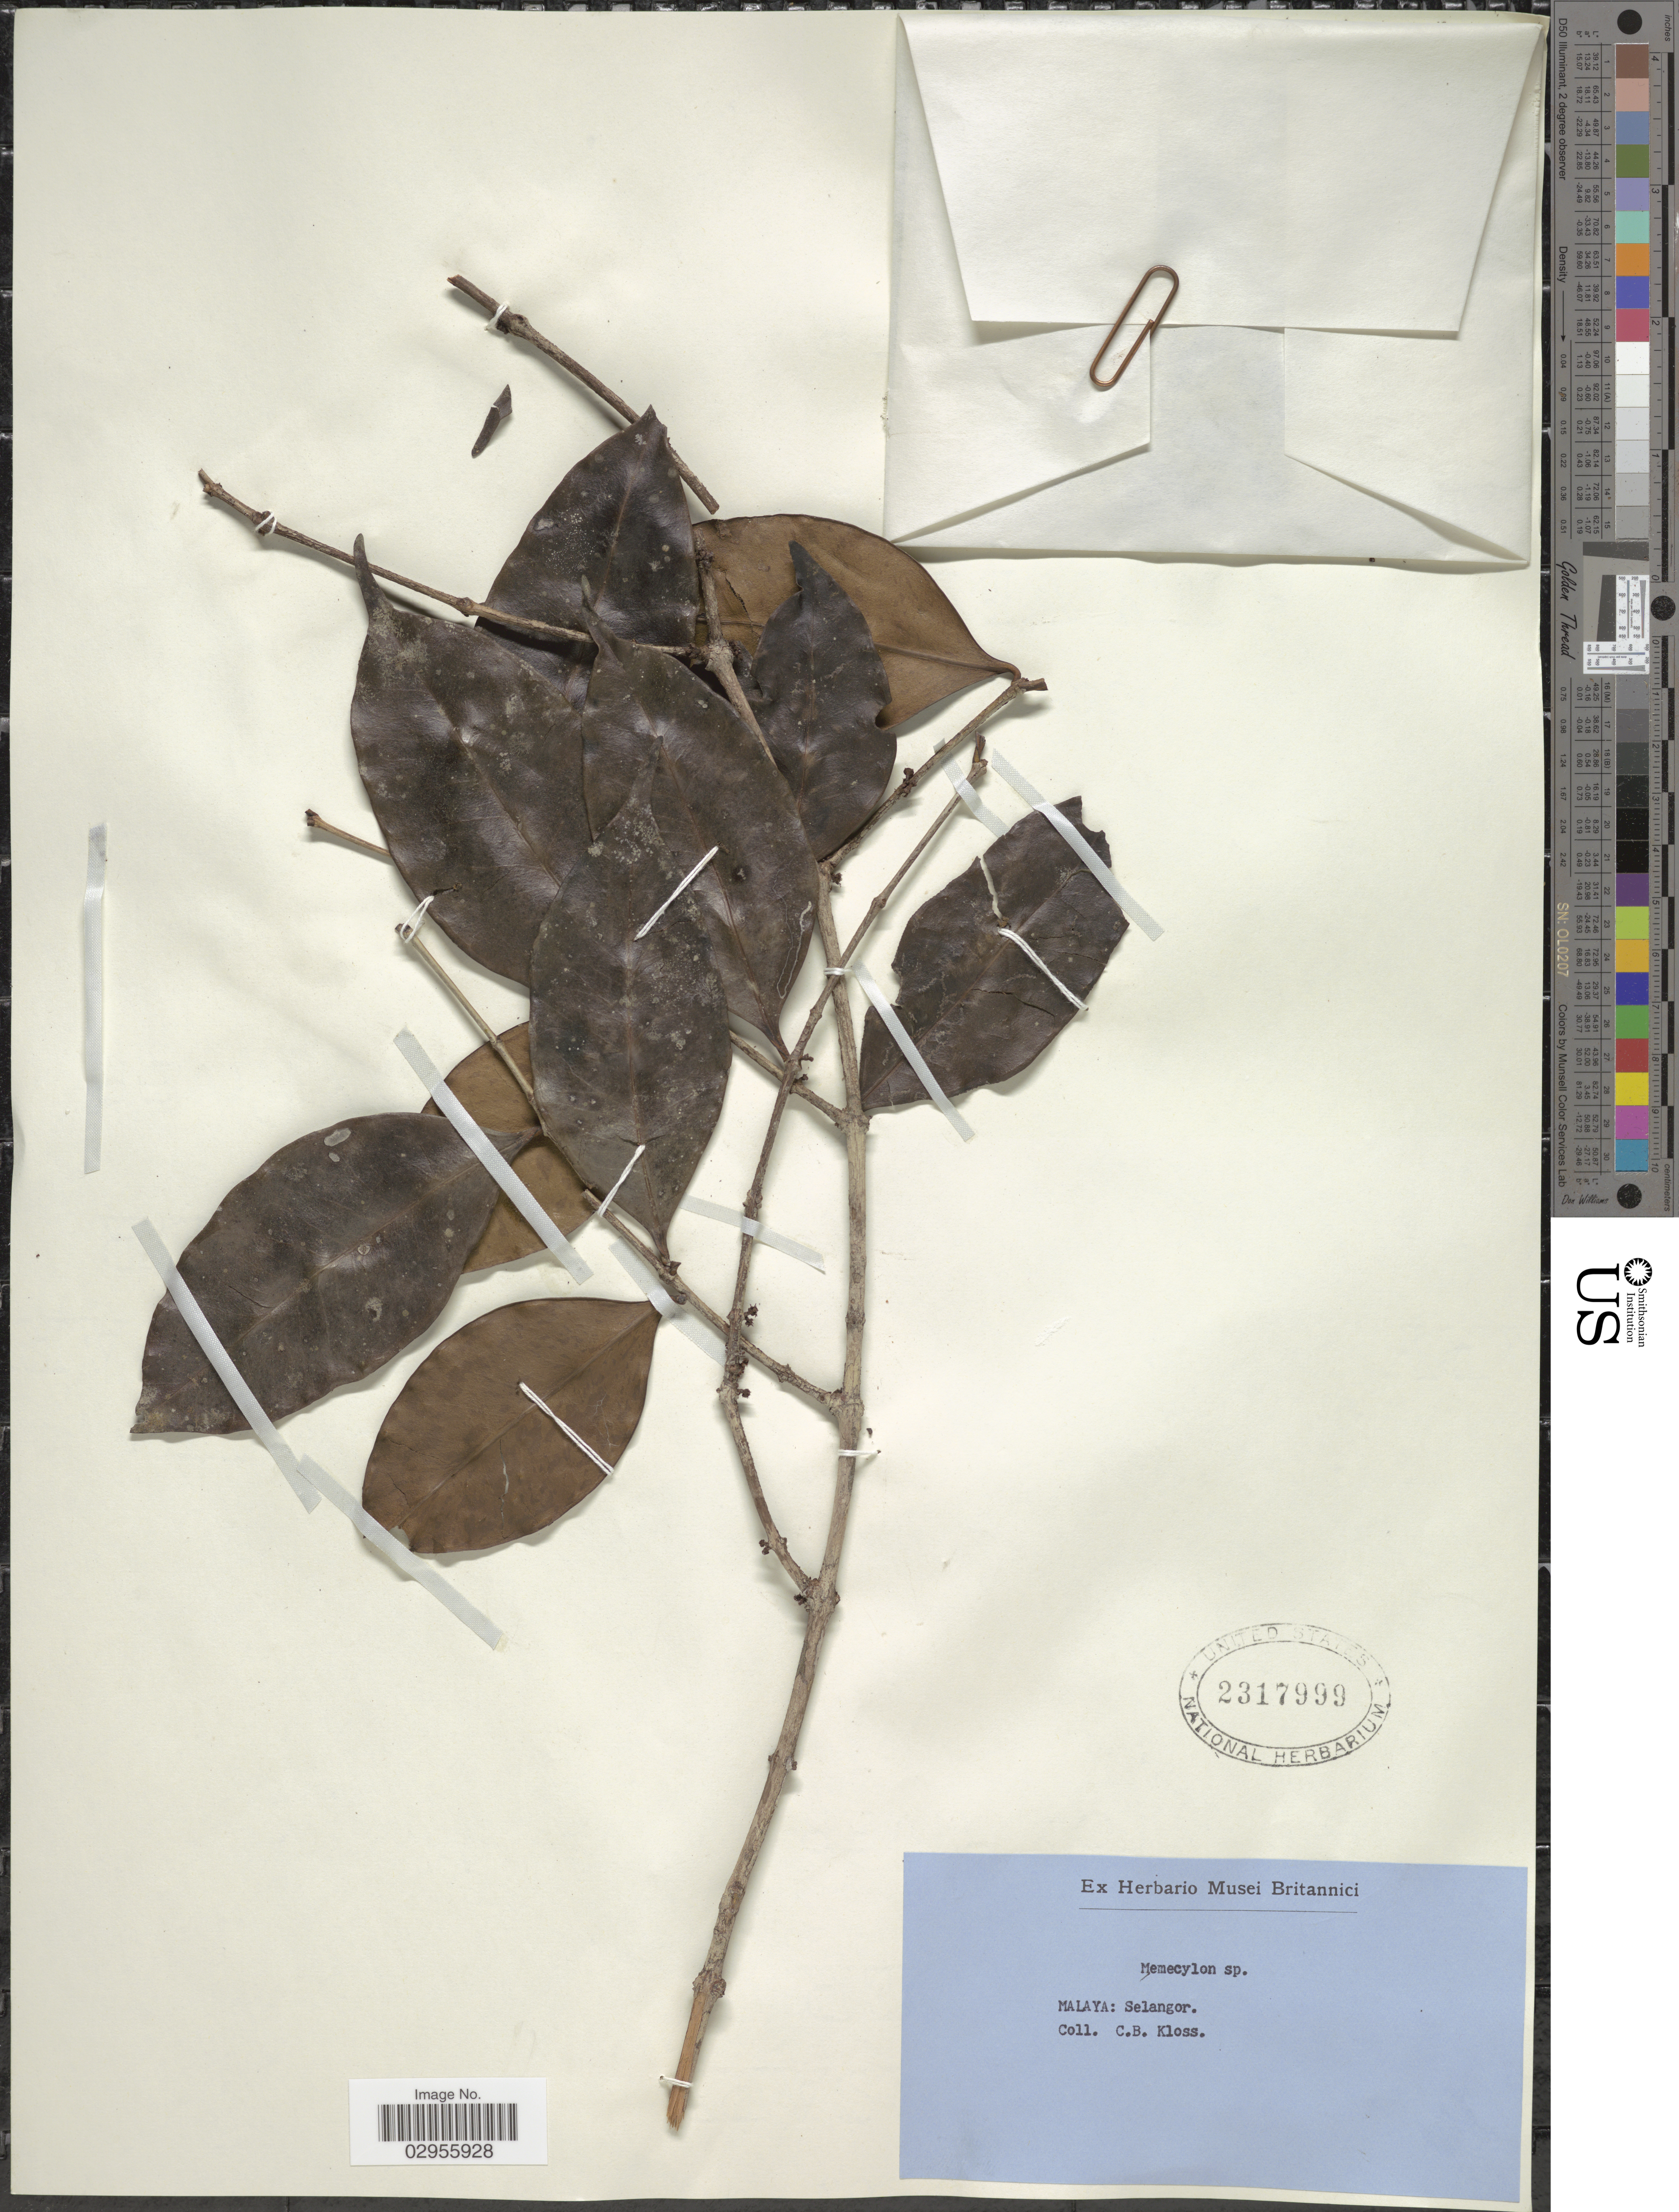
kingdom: Plantae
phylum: Tracheophyta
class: Magnoliopsida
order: Myrtales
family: Melastomataceae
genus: Memecylon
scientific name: Memecylon sp.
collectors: C. Kloss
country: Malaysia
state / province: Selangor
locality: Malaya.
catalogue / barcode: US 2317999